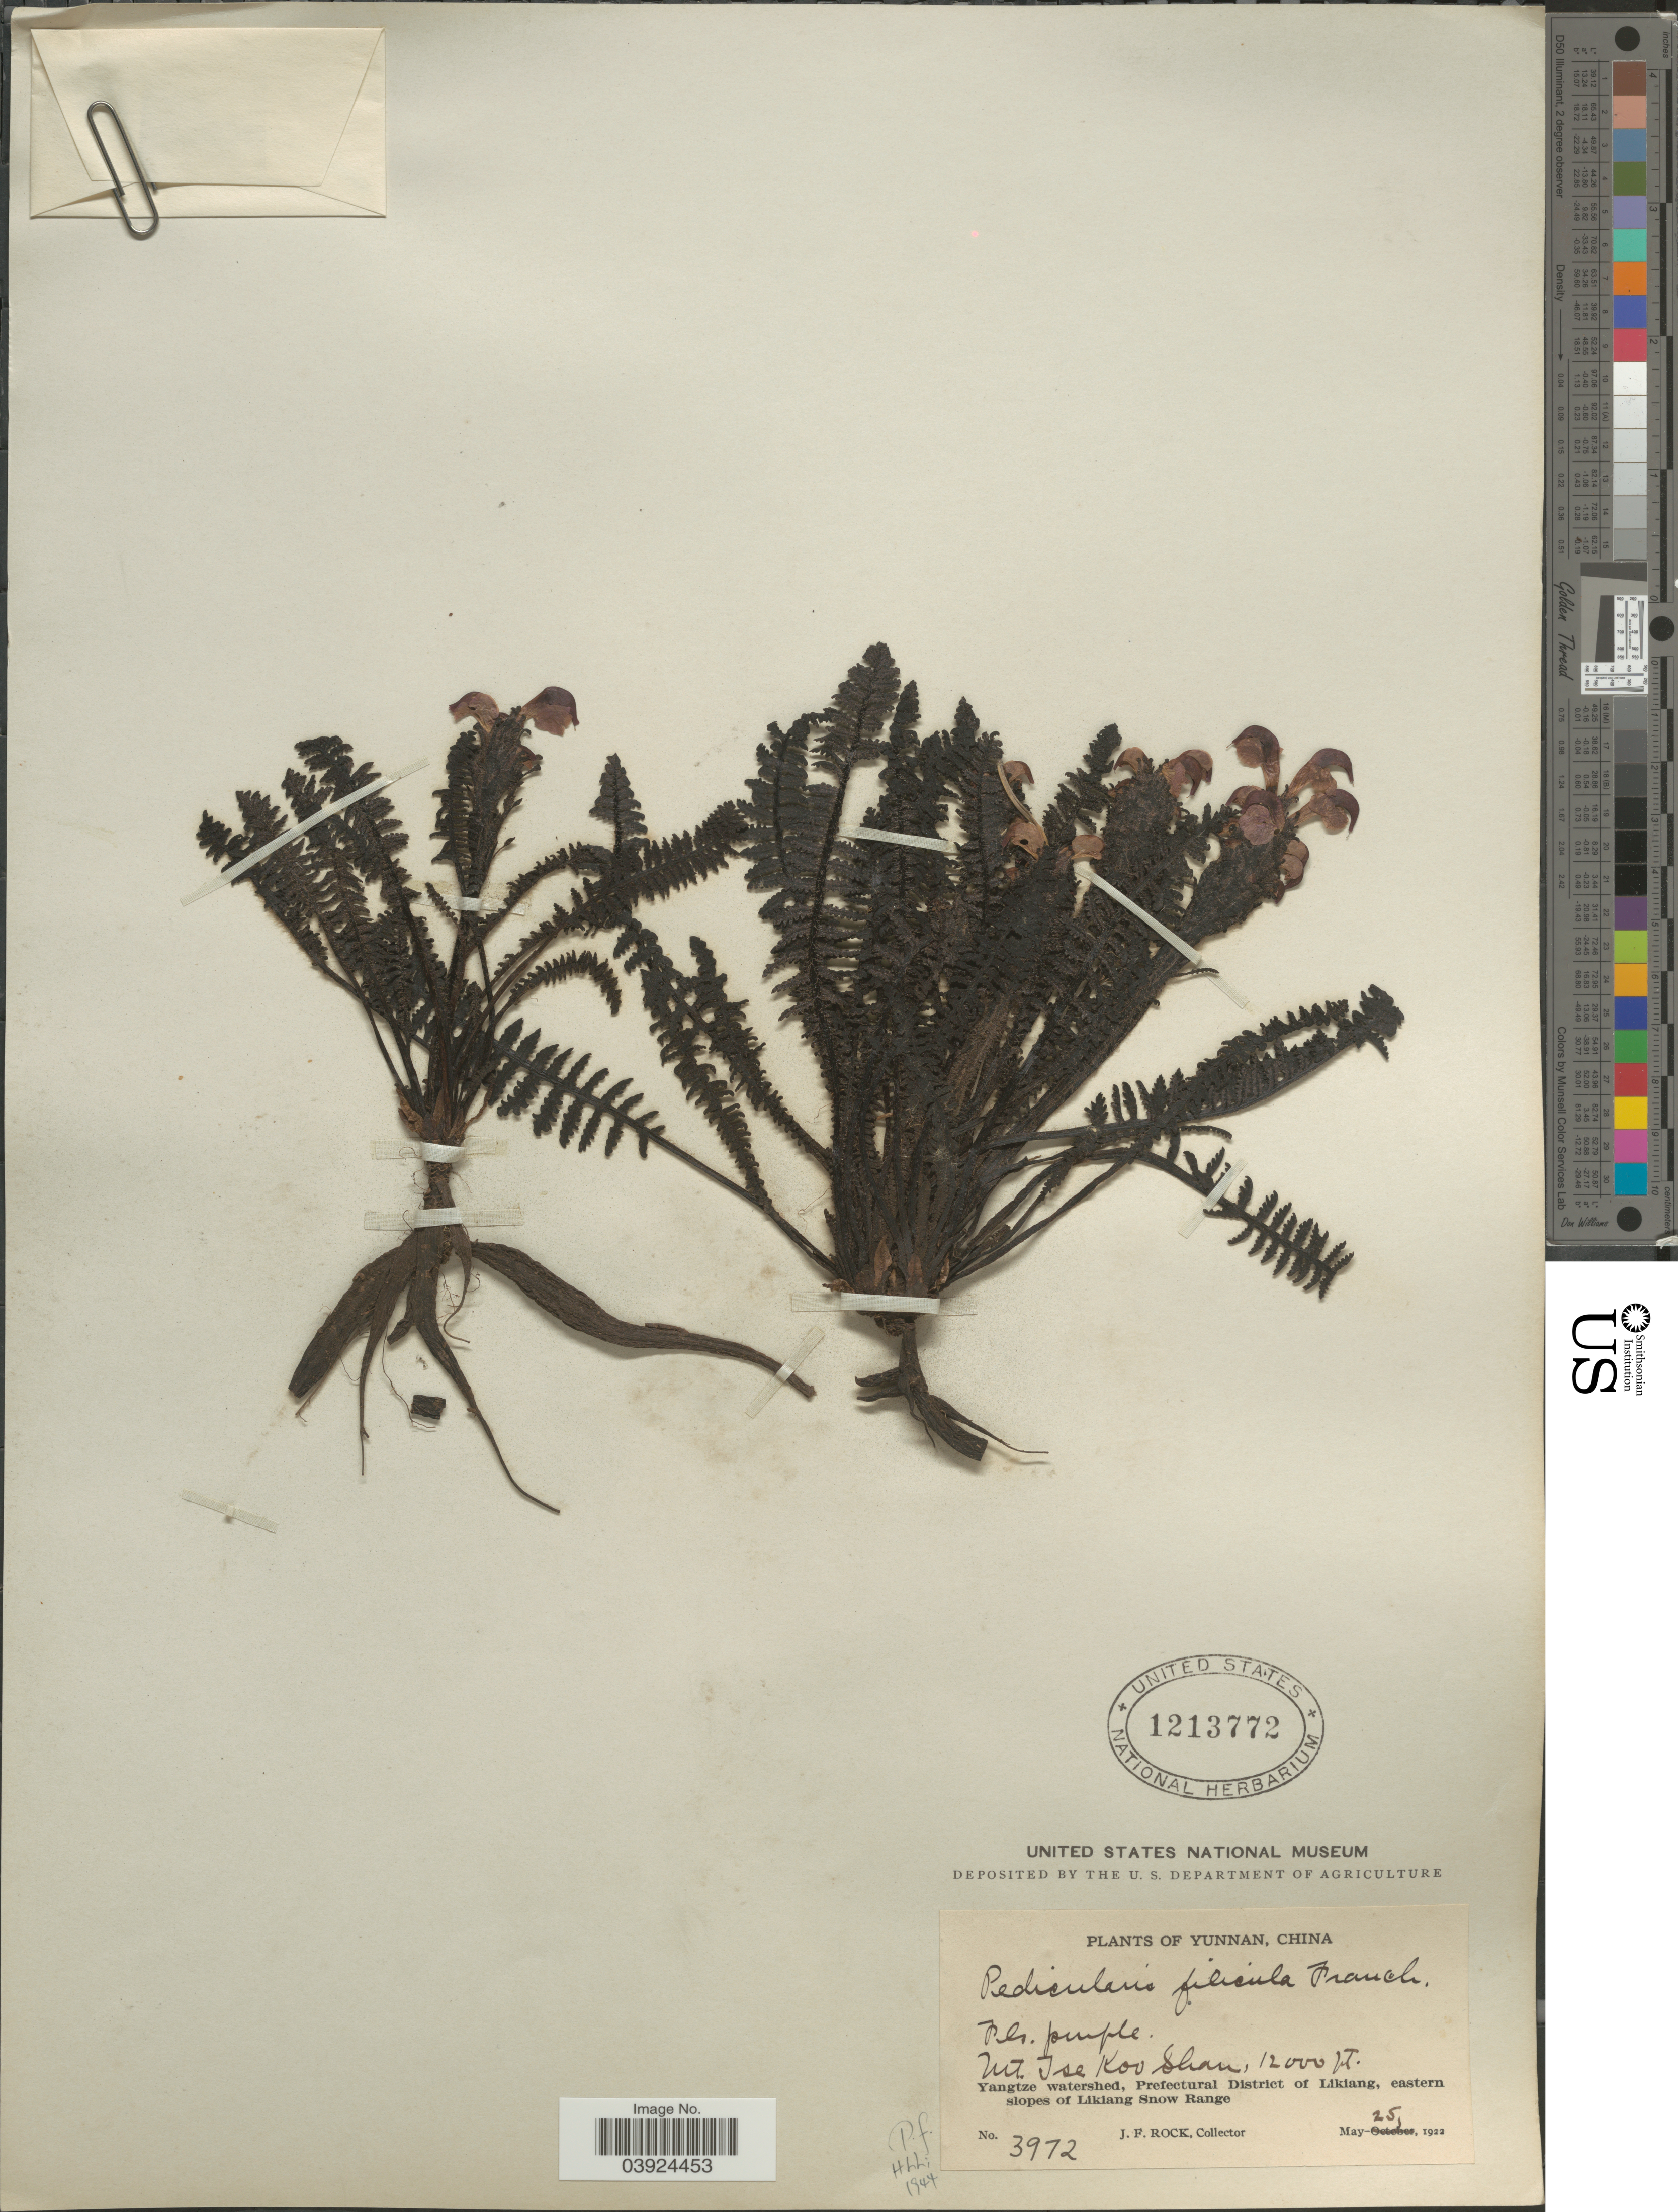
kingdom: Plantae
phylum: Tracheophyta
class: Magnoliopsida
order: Lamiales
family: Orobanchaceae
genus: Pedicularis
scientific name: Pedicularis filicula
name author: Franch. ex Maxim.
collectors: J. Rock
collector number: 3972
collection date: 1922-05-25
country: China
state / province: Yunnan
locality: Mt. Ise Koo Shan. Yangtze watershed, Prefectural District of Likiang, eastern slopes of Likiang Snow Range.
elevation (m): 3658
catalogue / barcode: US 1213772